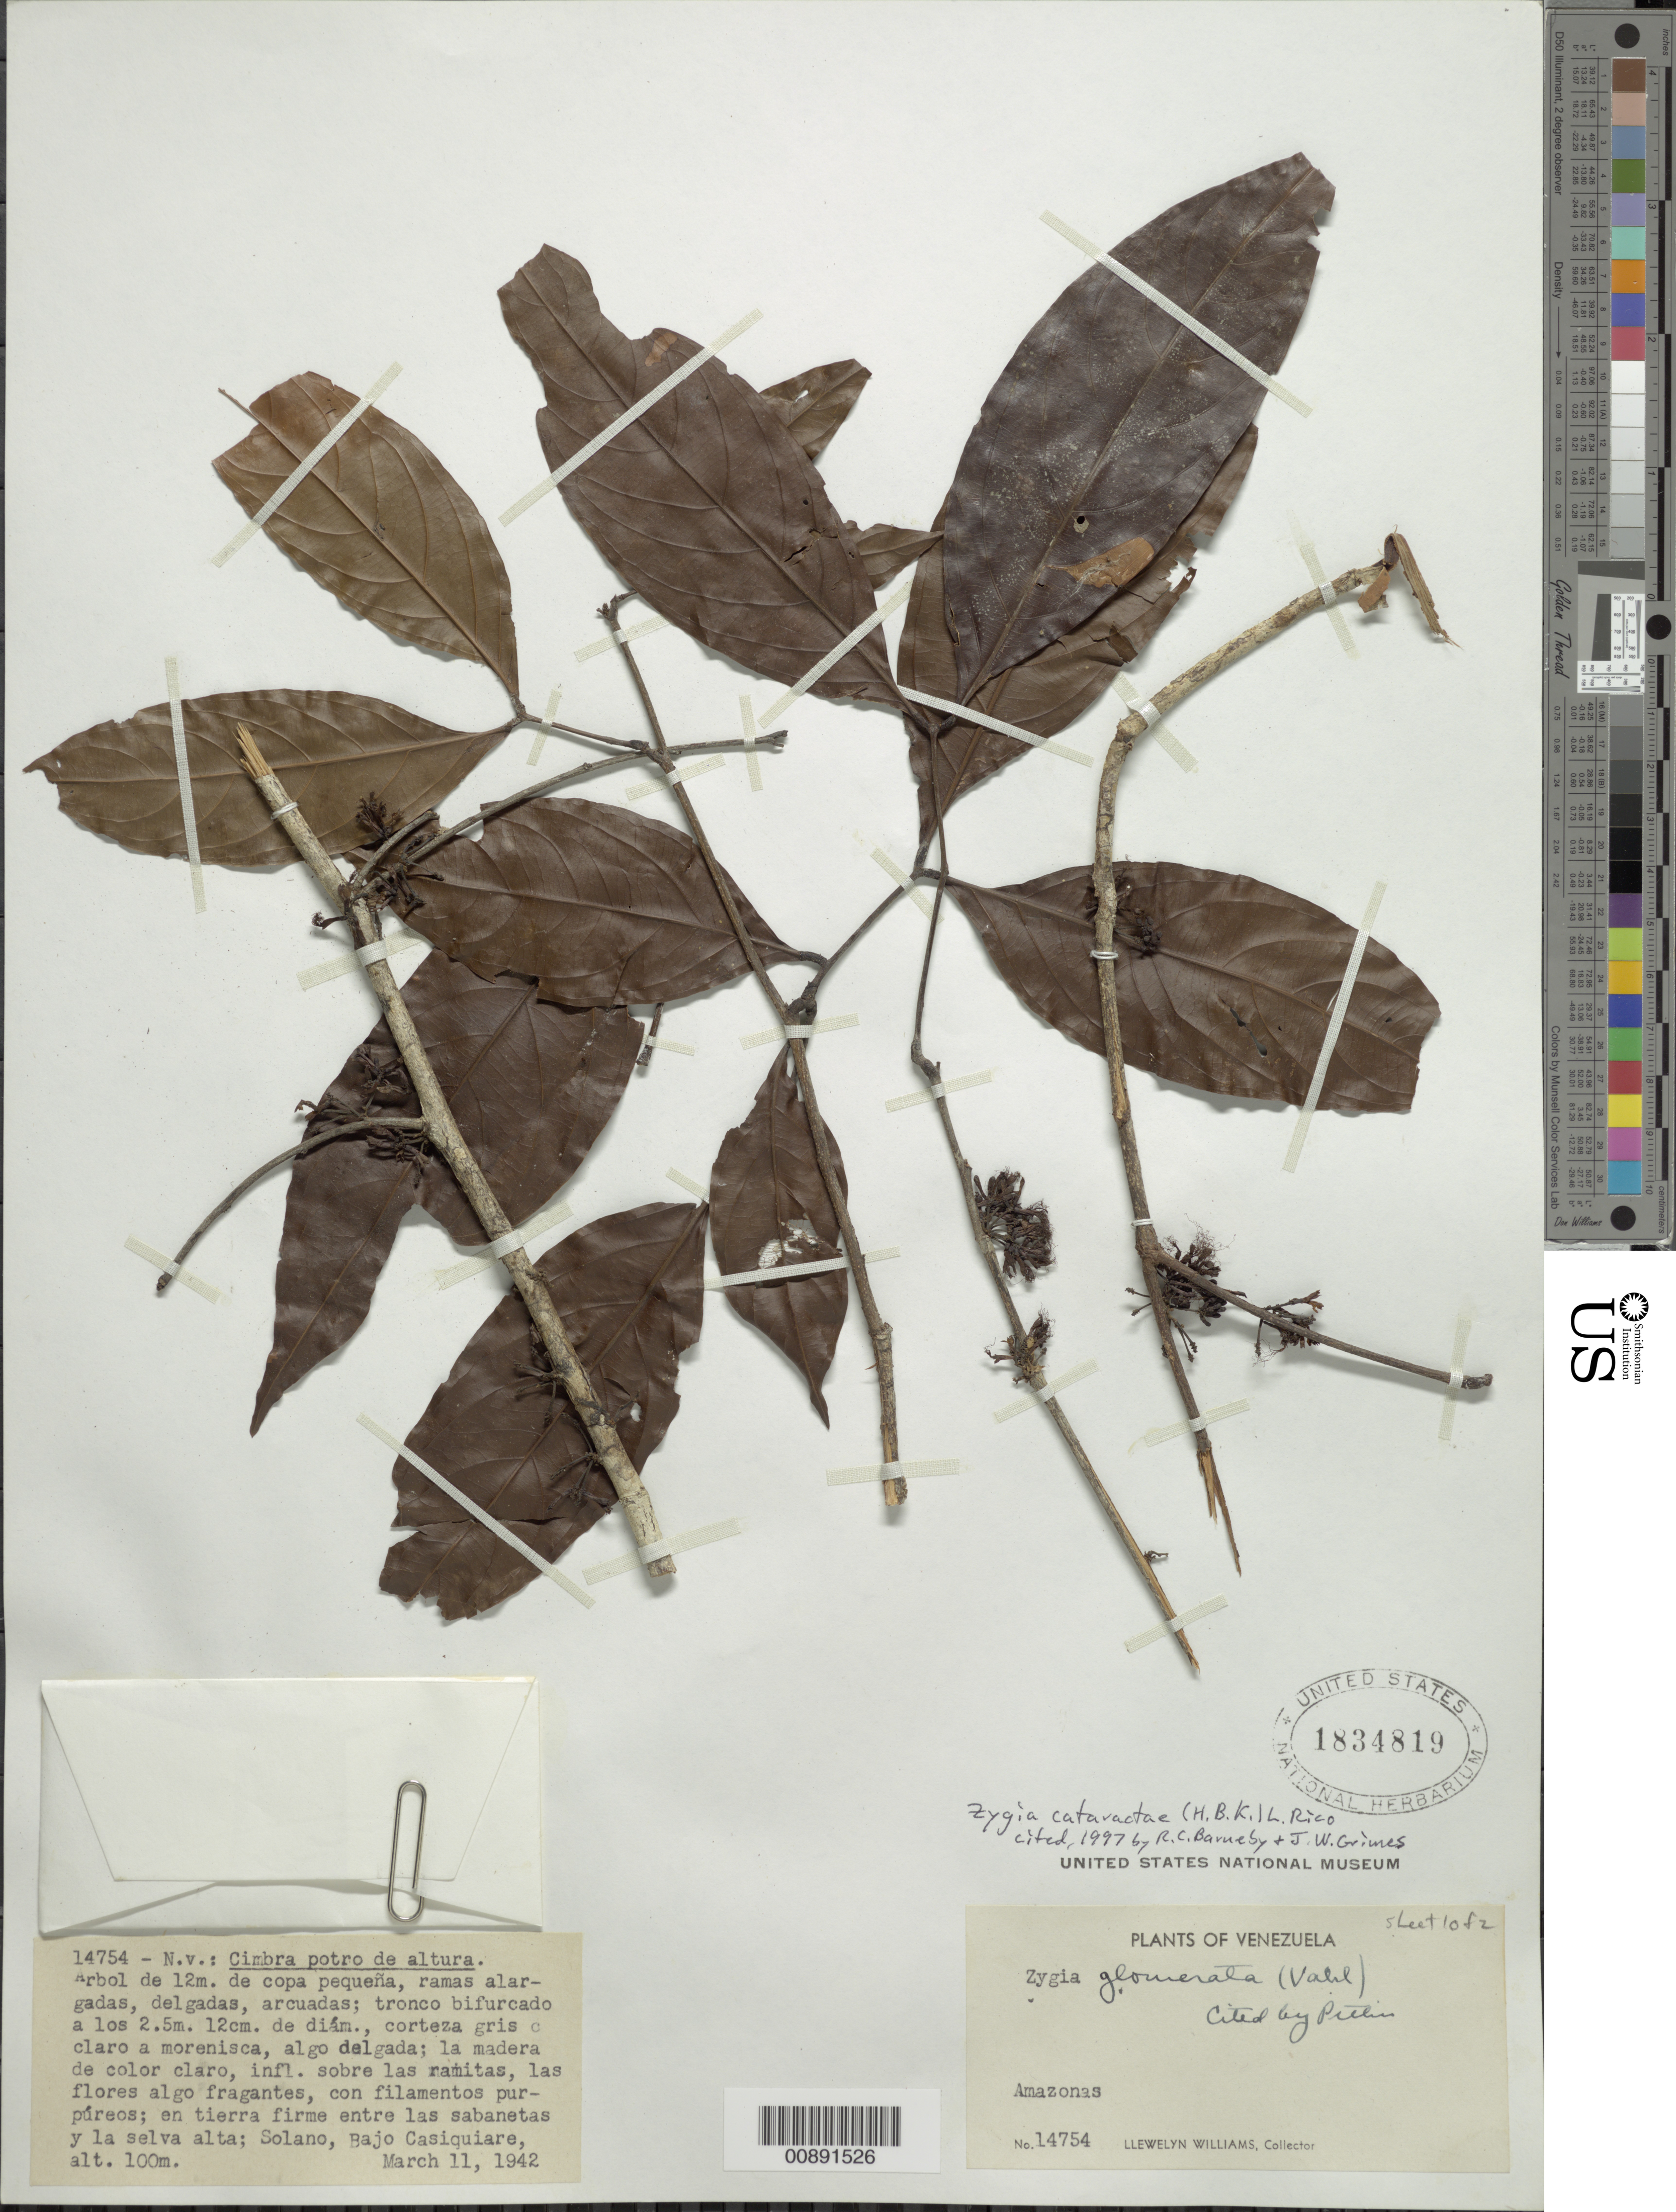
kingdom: Plantae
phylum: Tracheophyta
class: Magnoliopsida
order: Fabales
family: Fabaceae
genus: Zygia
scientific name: Zygia cataractae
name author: (Kunth) L. Rico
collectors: Ll. Williams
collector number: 14754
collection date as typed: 11-Mar-42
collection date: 1942-03-11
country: Venezuela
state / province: Amazonas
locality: Solano, Bajo Río Casiquiare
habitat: Tierra firme entre las sabanetas y la selva alta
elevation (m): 100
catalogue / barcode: US 1834819